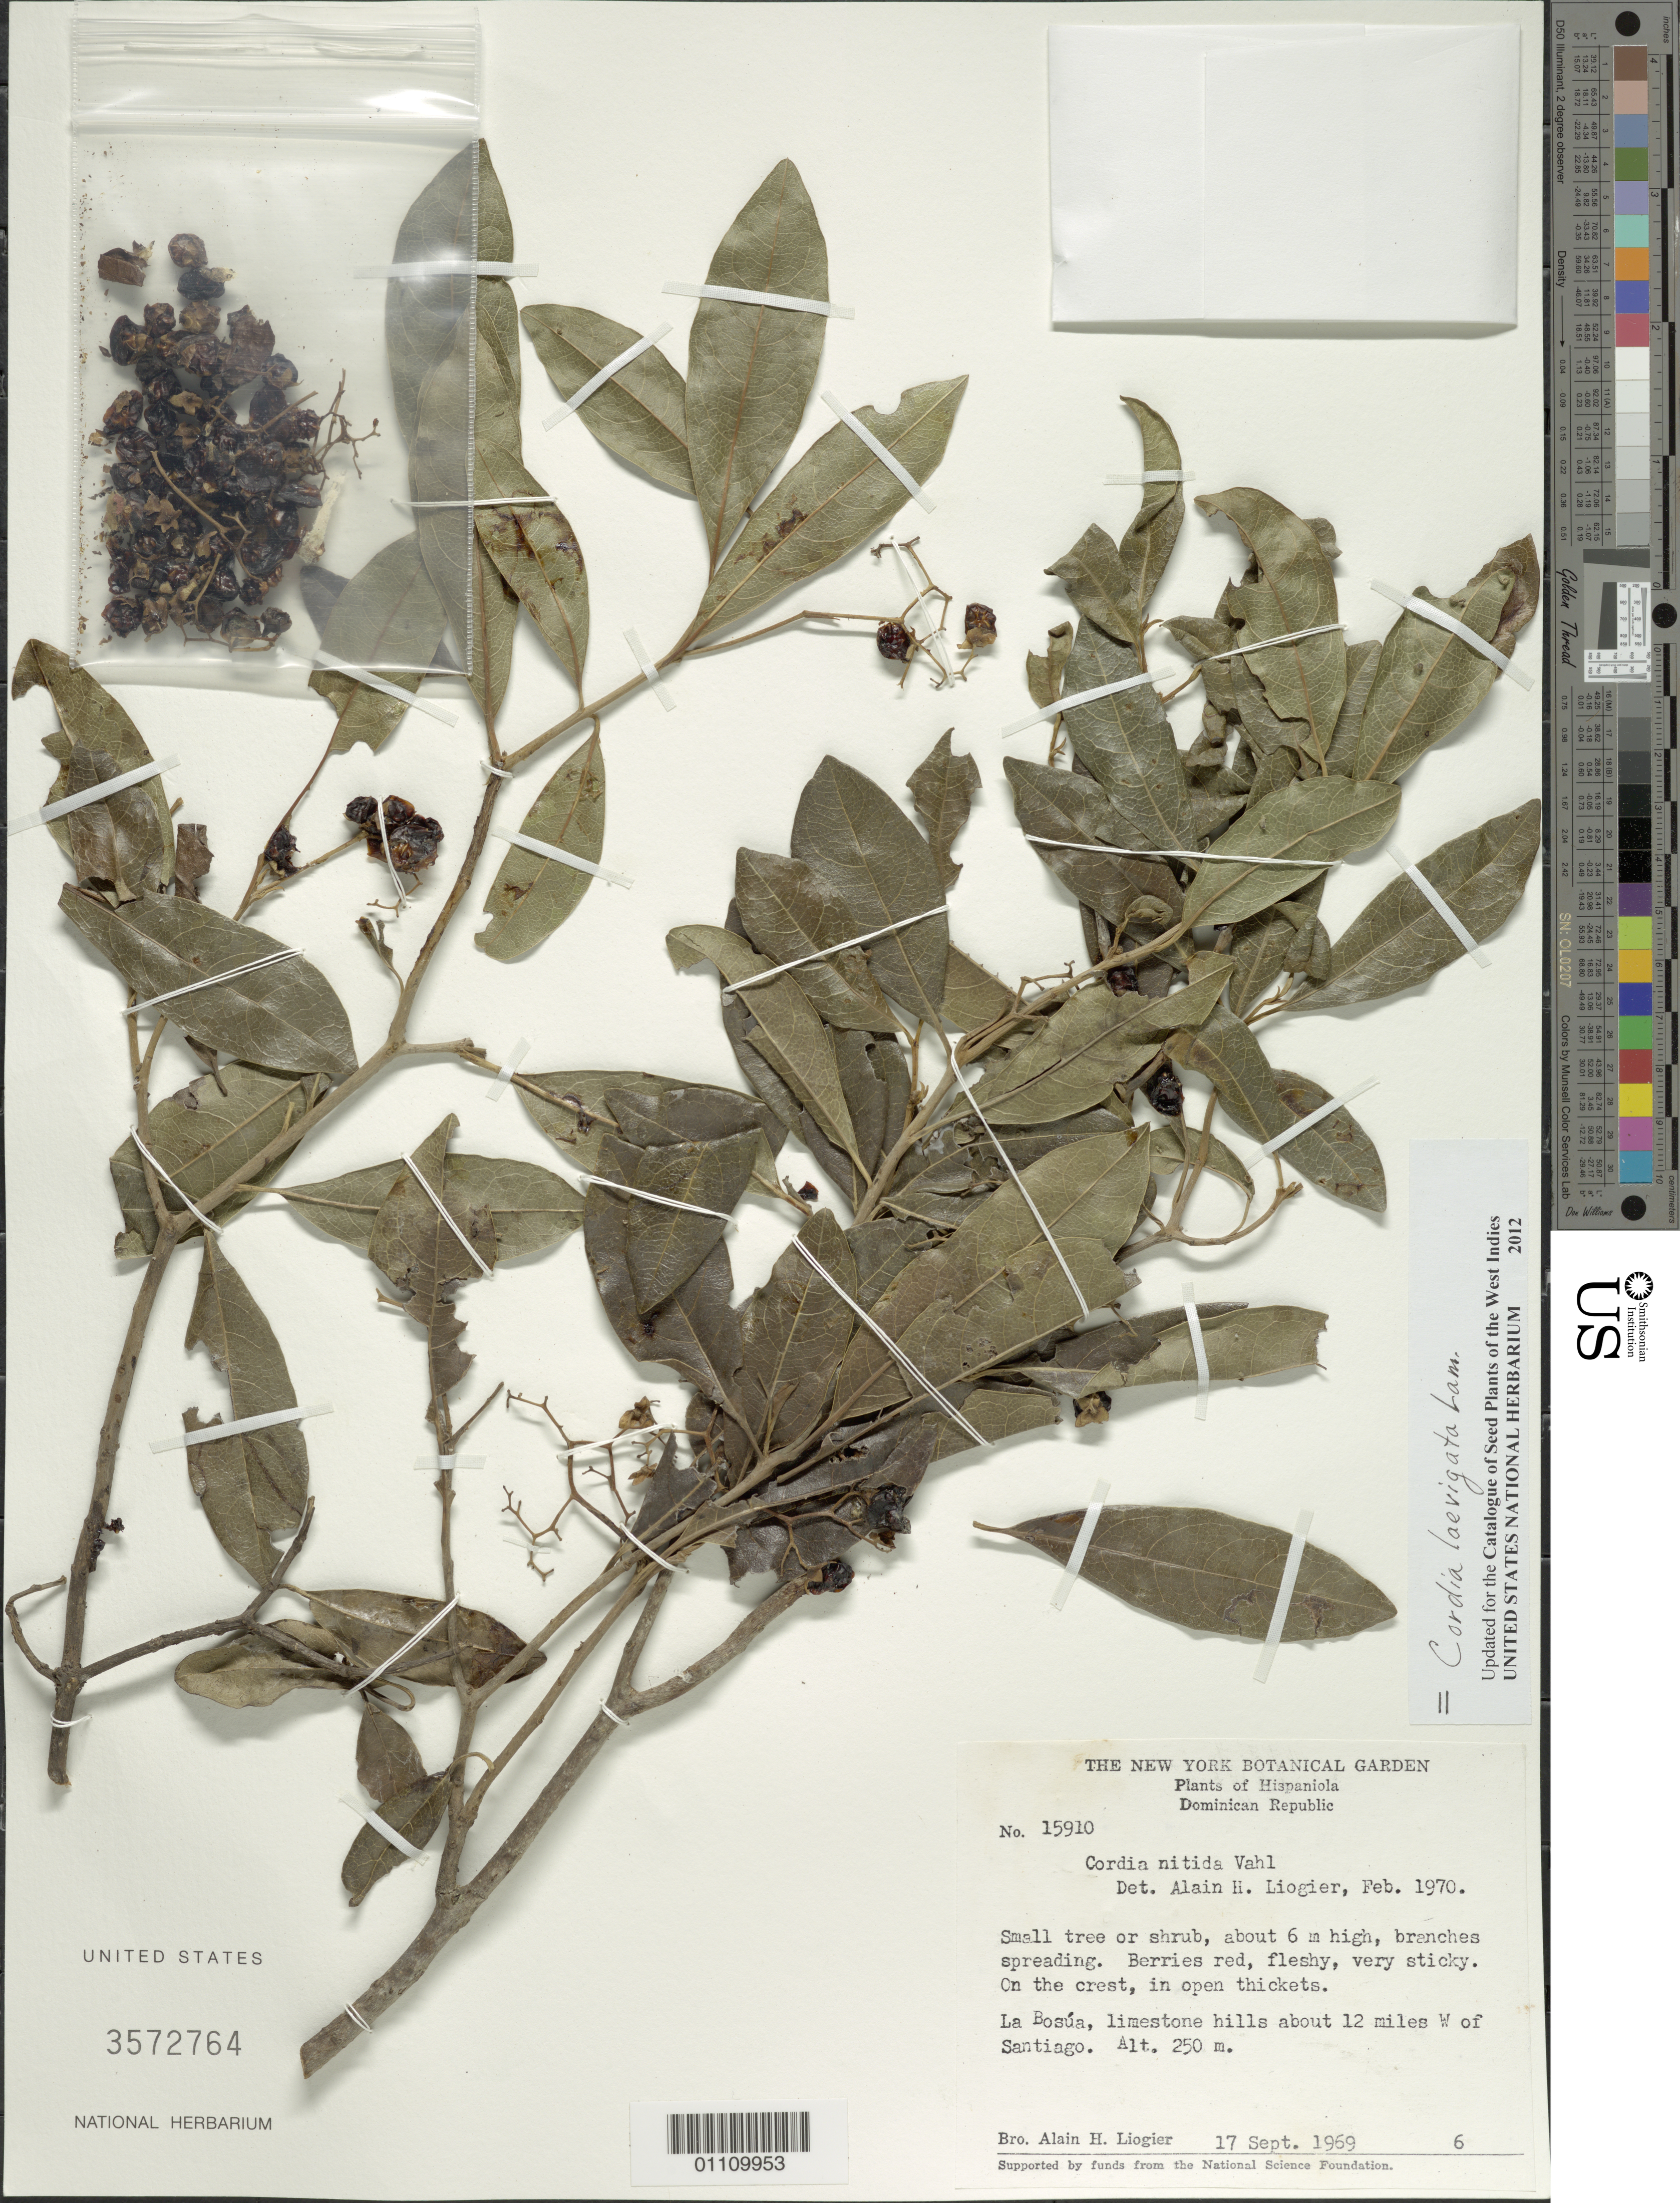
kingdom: Plantae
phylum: Tracheophyta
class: Magnoliopsida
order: Boraginales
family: Cordiaceae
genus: Cordia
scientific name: Cordia laevigata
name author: Lam.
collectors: A. H. Liogier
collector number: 15910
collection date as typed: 17 Sep 1969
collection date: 1969-09-17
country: Dominican Republic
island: Hispaniola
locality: La Bosúa, about 12 miles W of Santiago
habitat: Limestone hills; on the crest, in open thickets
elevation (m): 250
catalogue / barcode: US 3572764